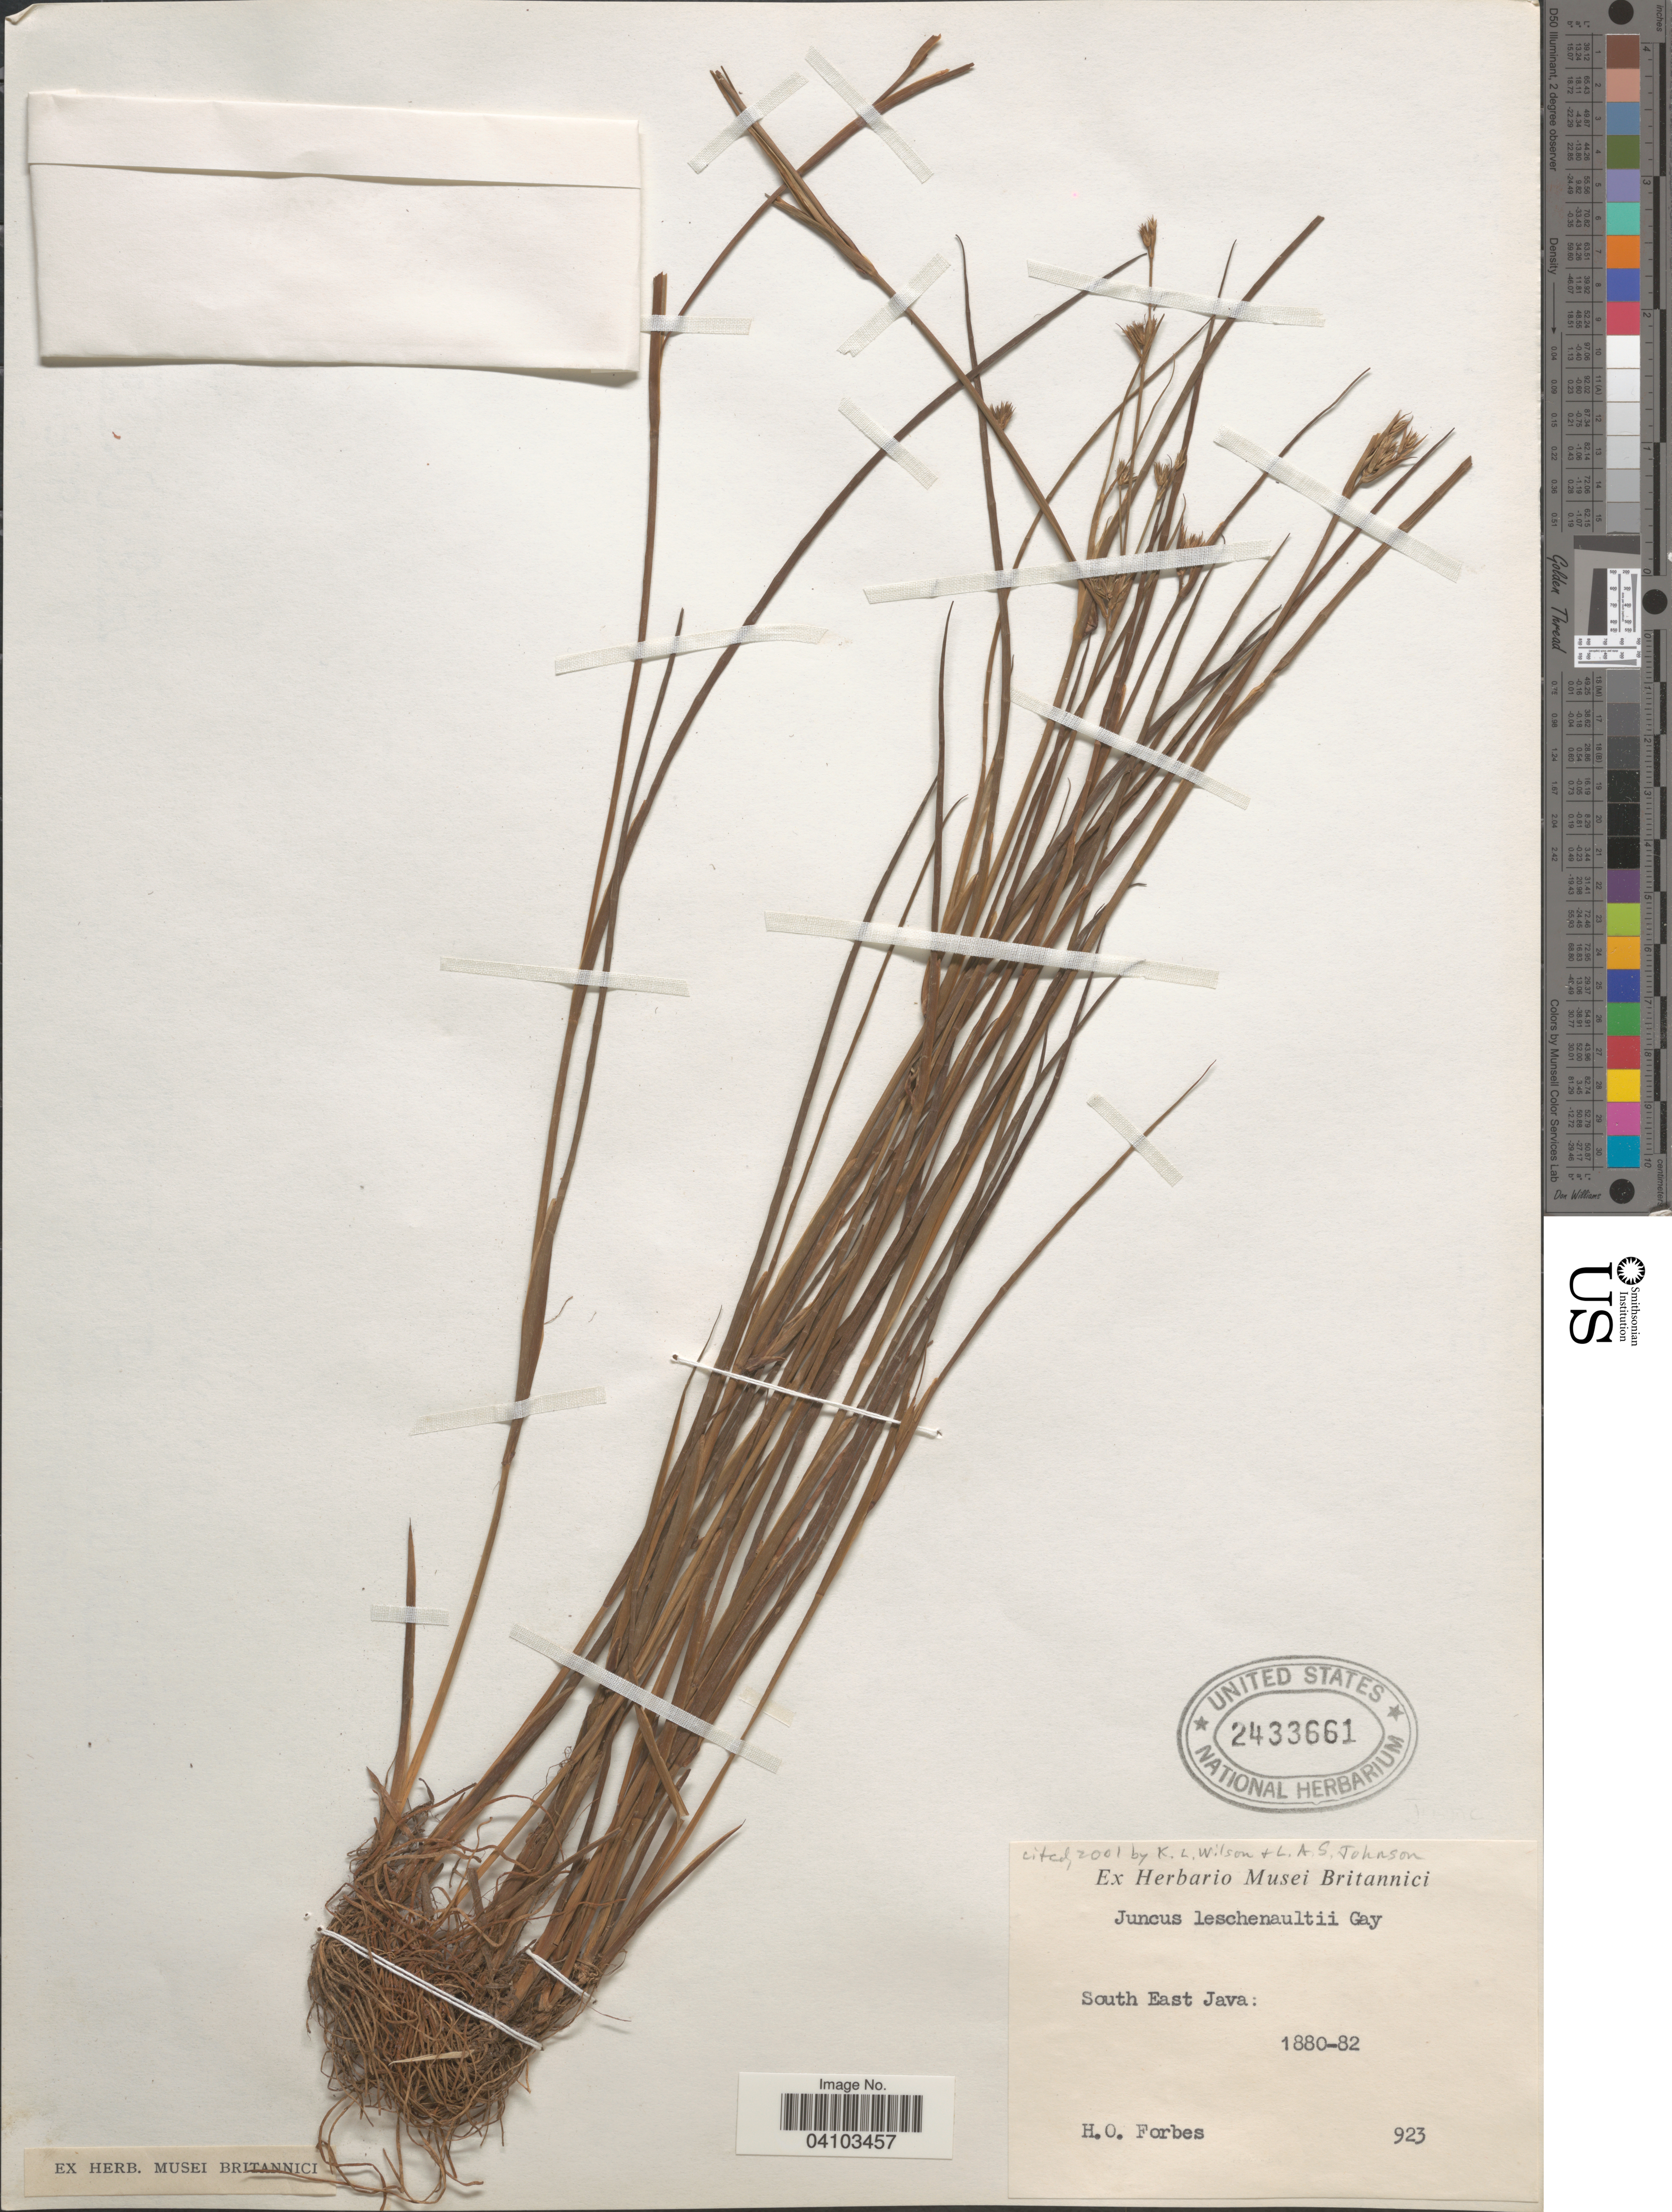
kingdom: Plantae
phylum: Tracheophyta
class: Liliopsida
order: Poales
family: Juncaceae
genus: Juncus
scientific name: Juncus leschenaultii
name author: J. Gay ex Laharpe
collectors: H. O. Forbes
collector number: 923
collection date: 1880/1882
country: Indonesia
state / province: Java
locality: South East Java.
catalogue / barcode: US 2433661